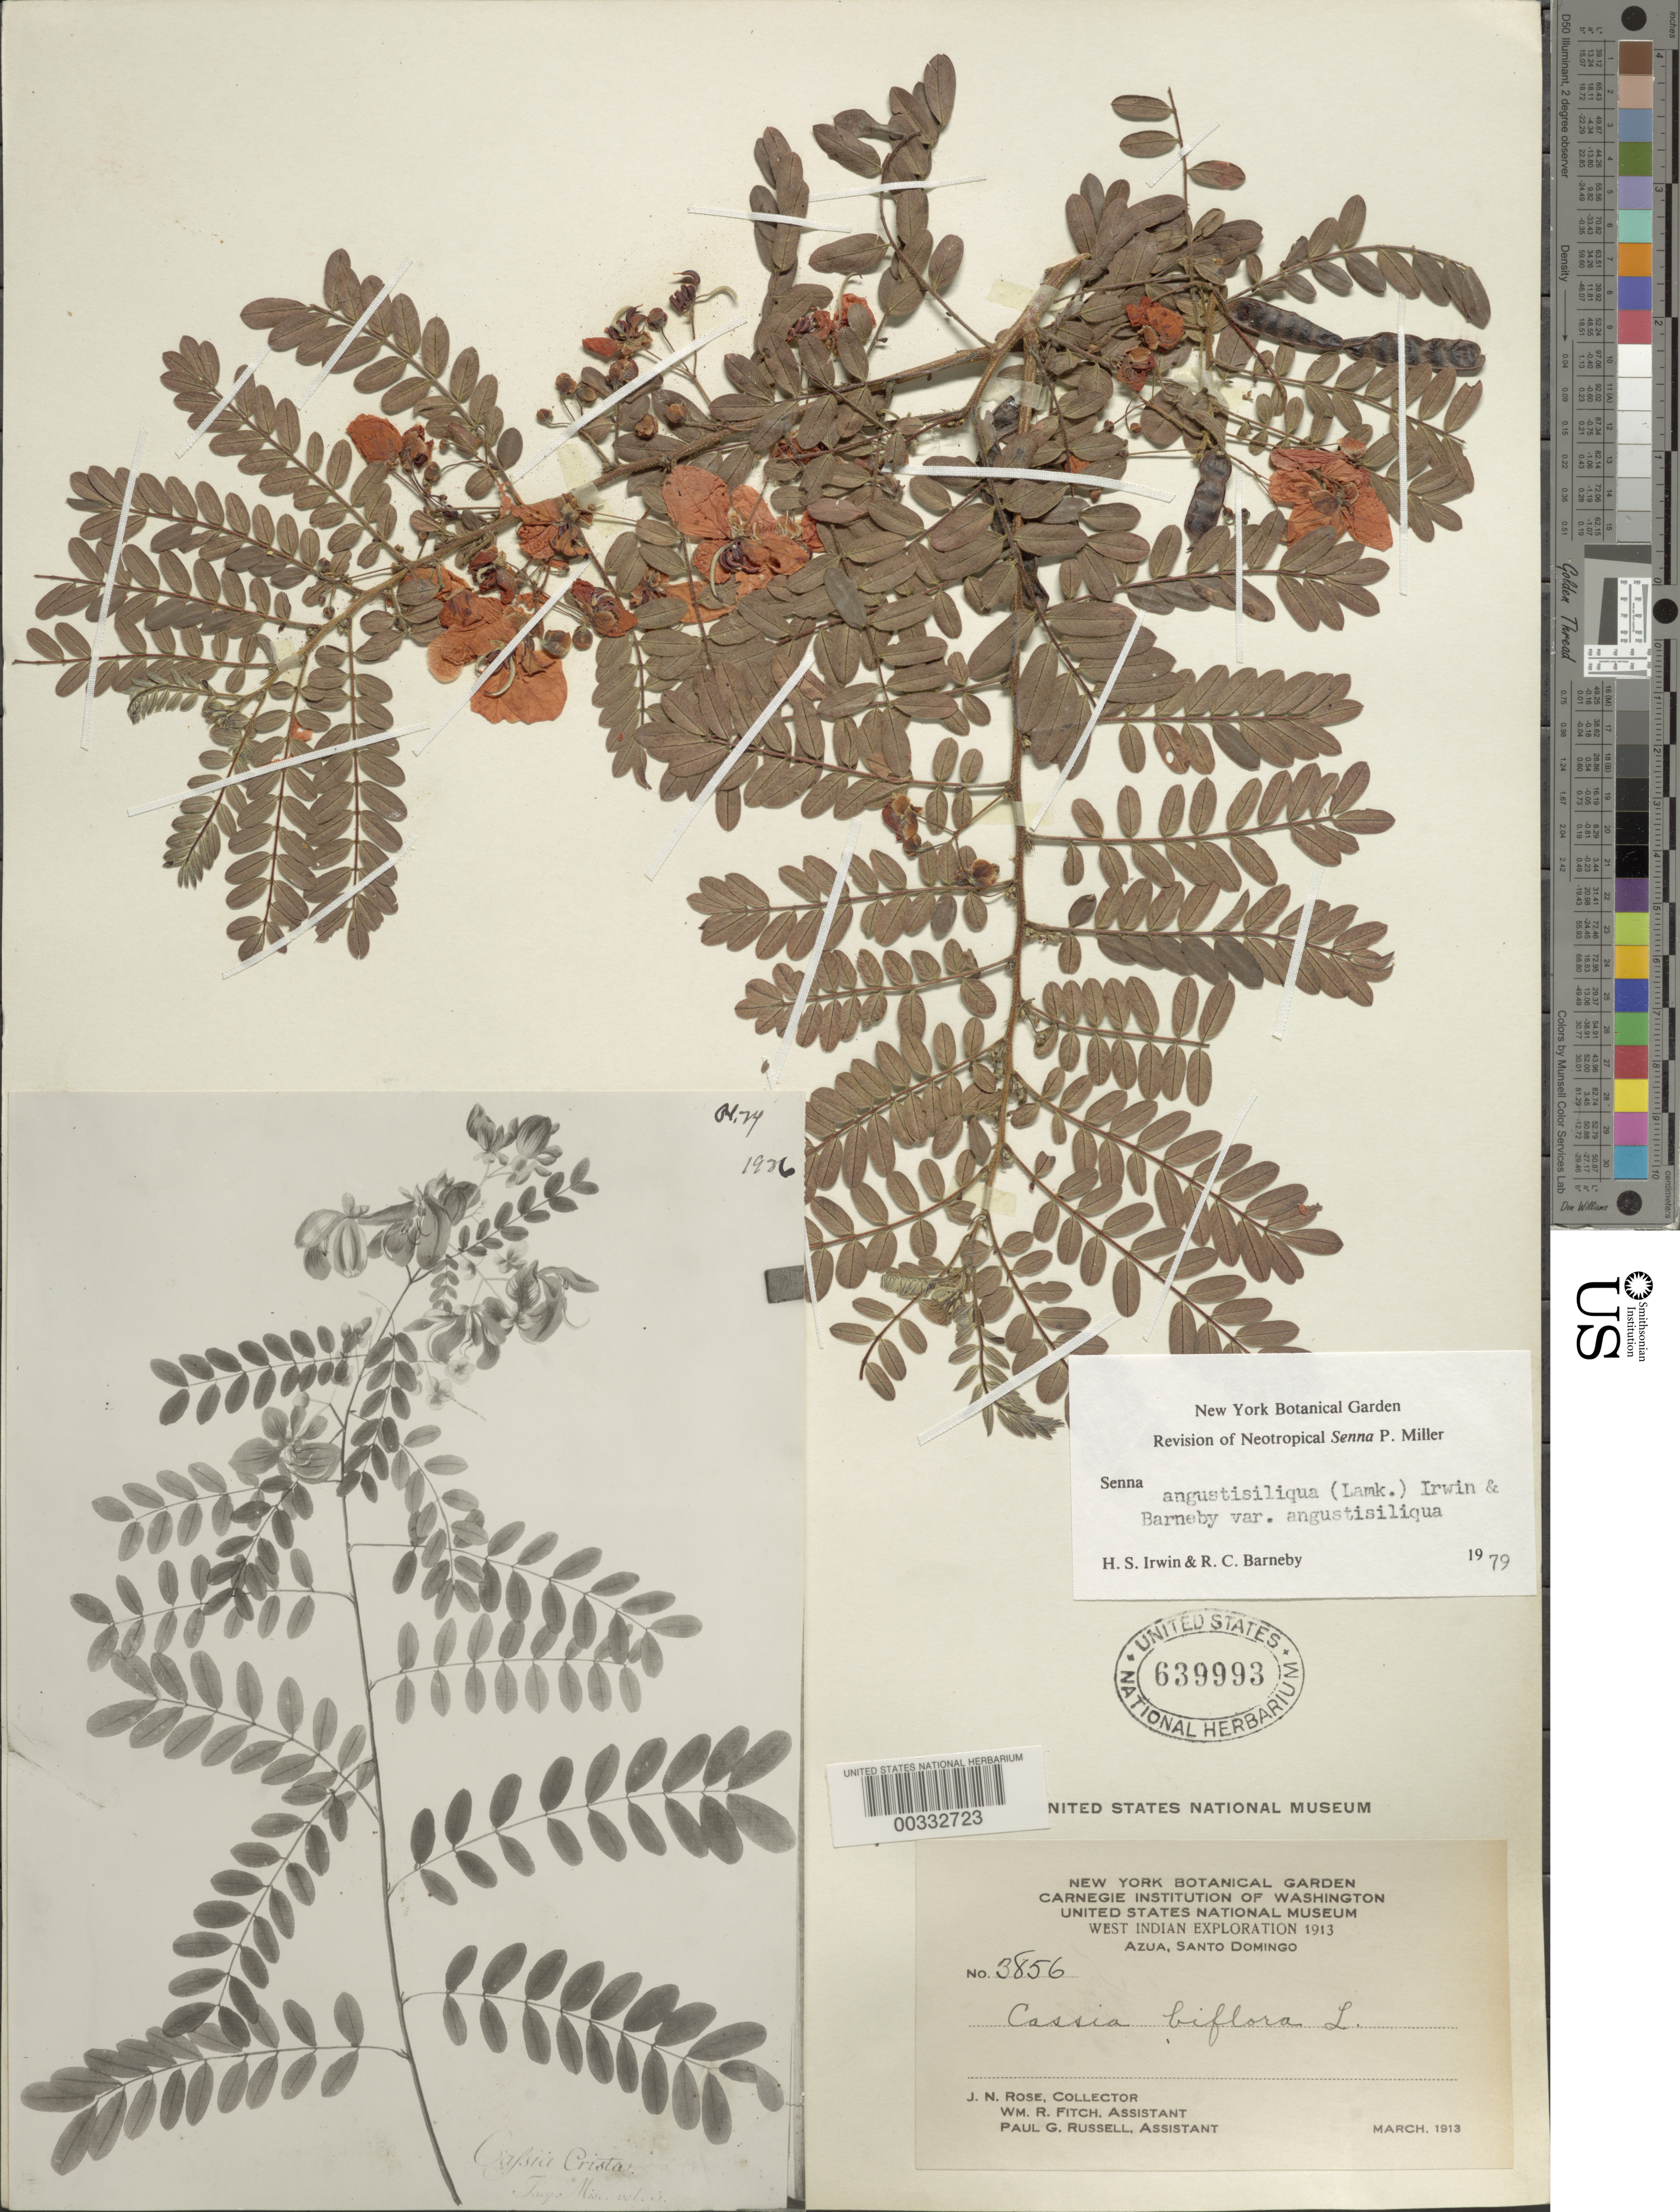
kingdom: Plantae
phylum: Tracheophyta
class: Magnoliopsida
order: Fabales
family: Fabaceae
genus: Senna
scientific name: Senna angustisiliqua var. angustisiliqua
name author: (Lam.) H.S. Irwin & Barneby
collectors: J. N. Rose, W. R. Fitch & P. G. Russell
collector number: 3856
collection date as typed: Mar 1913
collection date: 1913-03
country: Dominican Republic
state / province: Distrito Nacional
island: Hispaniola Island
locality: Azua, santa domingo prov.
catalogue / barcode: US 639993